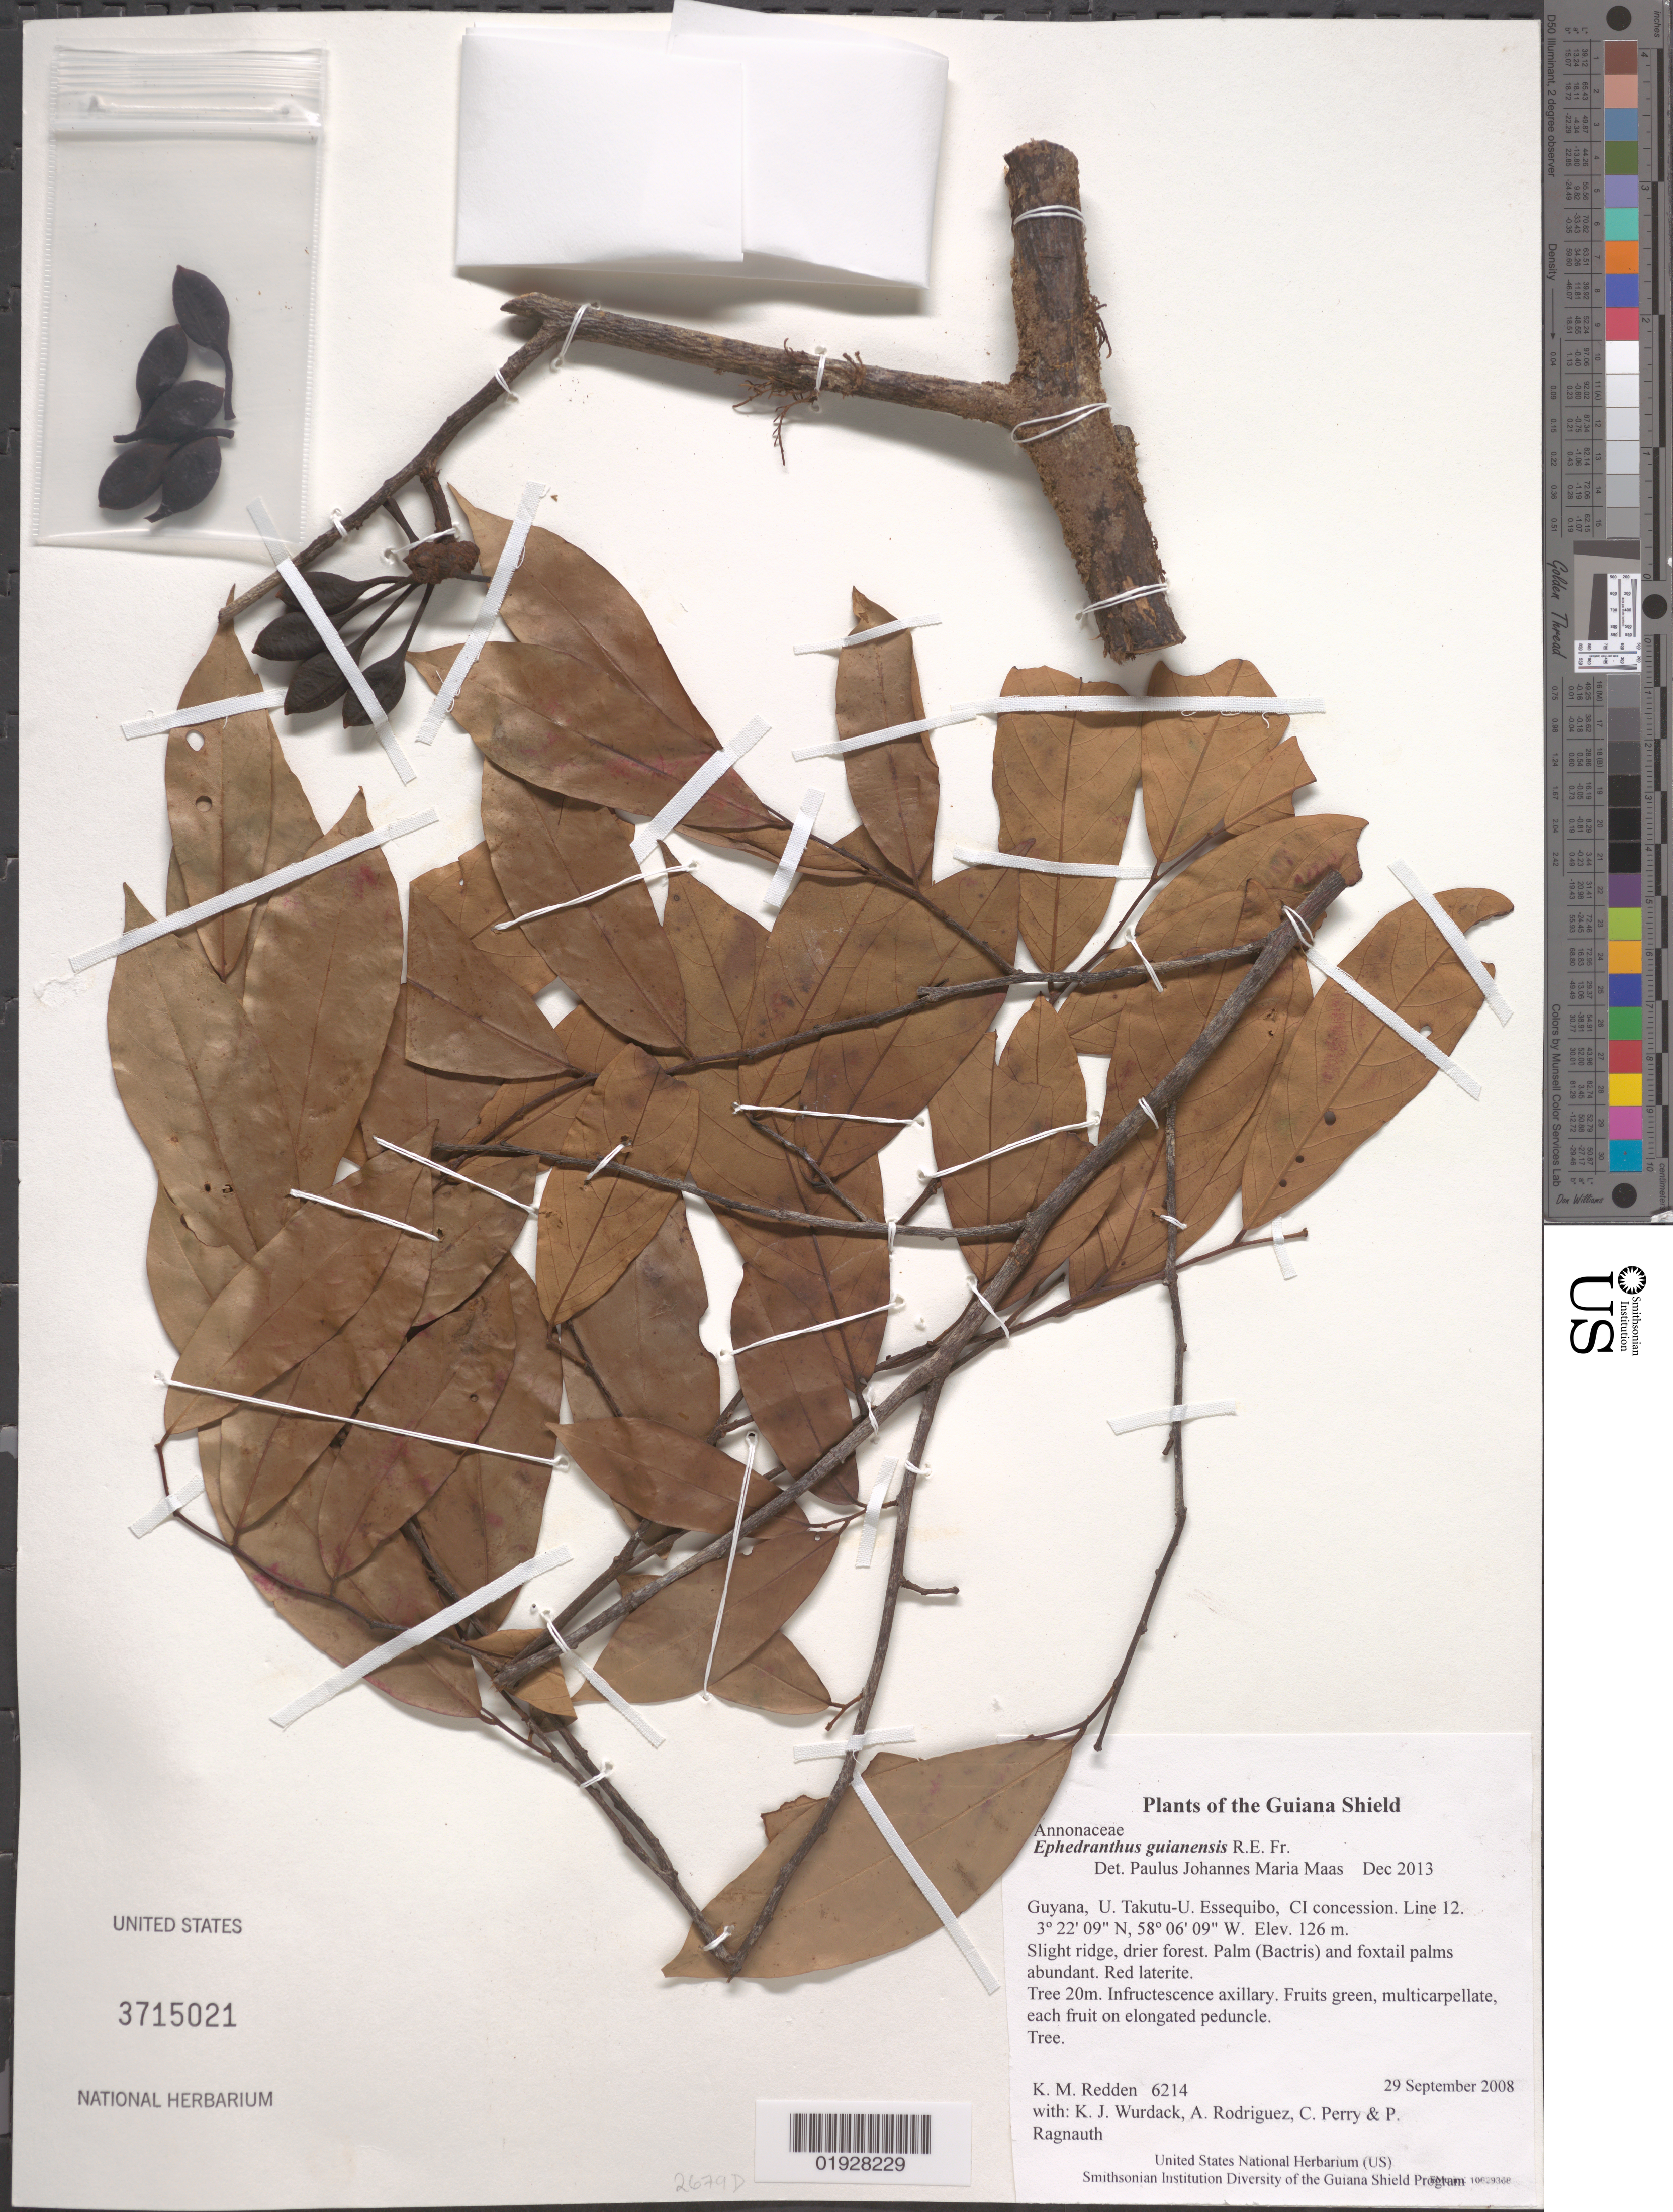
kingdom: Plantae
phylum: Tracheophyta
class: Magnoliopsida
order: Magnoliales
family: Annonaceae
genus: Ephedranthus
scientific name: Ephedranthus guianensis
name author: R.E. Fr.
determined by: Maas, Paul J. M.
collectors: K. M. Redden, K. Wurdack, A. Rodriguez, C. Perry & P. Ragnauth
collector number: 6214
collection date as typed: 29 September 2008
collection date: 2008-09-29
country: Guyana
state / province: U. Takutu-U. Essequibo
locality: CI concession. Line 12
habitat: Slight ridge, drier forest. Palm (Bactris) and foxtail palms abundant. Red laterite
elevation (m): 126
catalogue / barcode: US 3715021